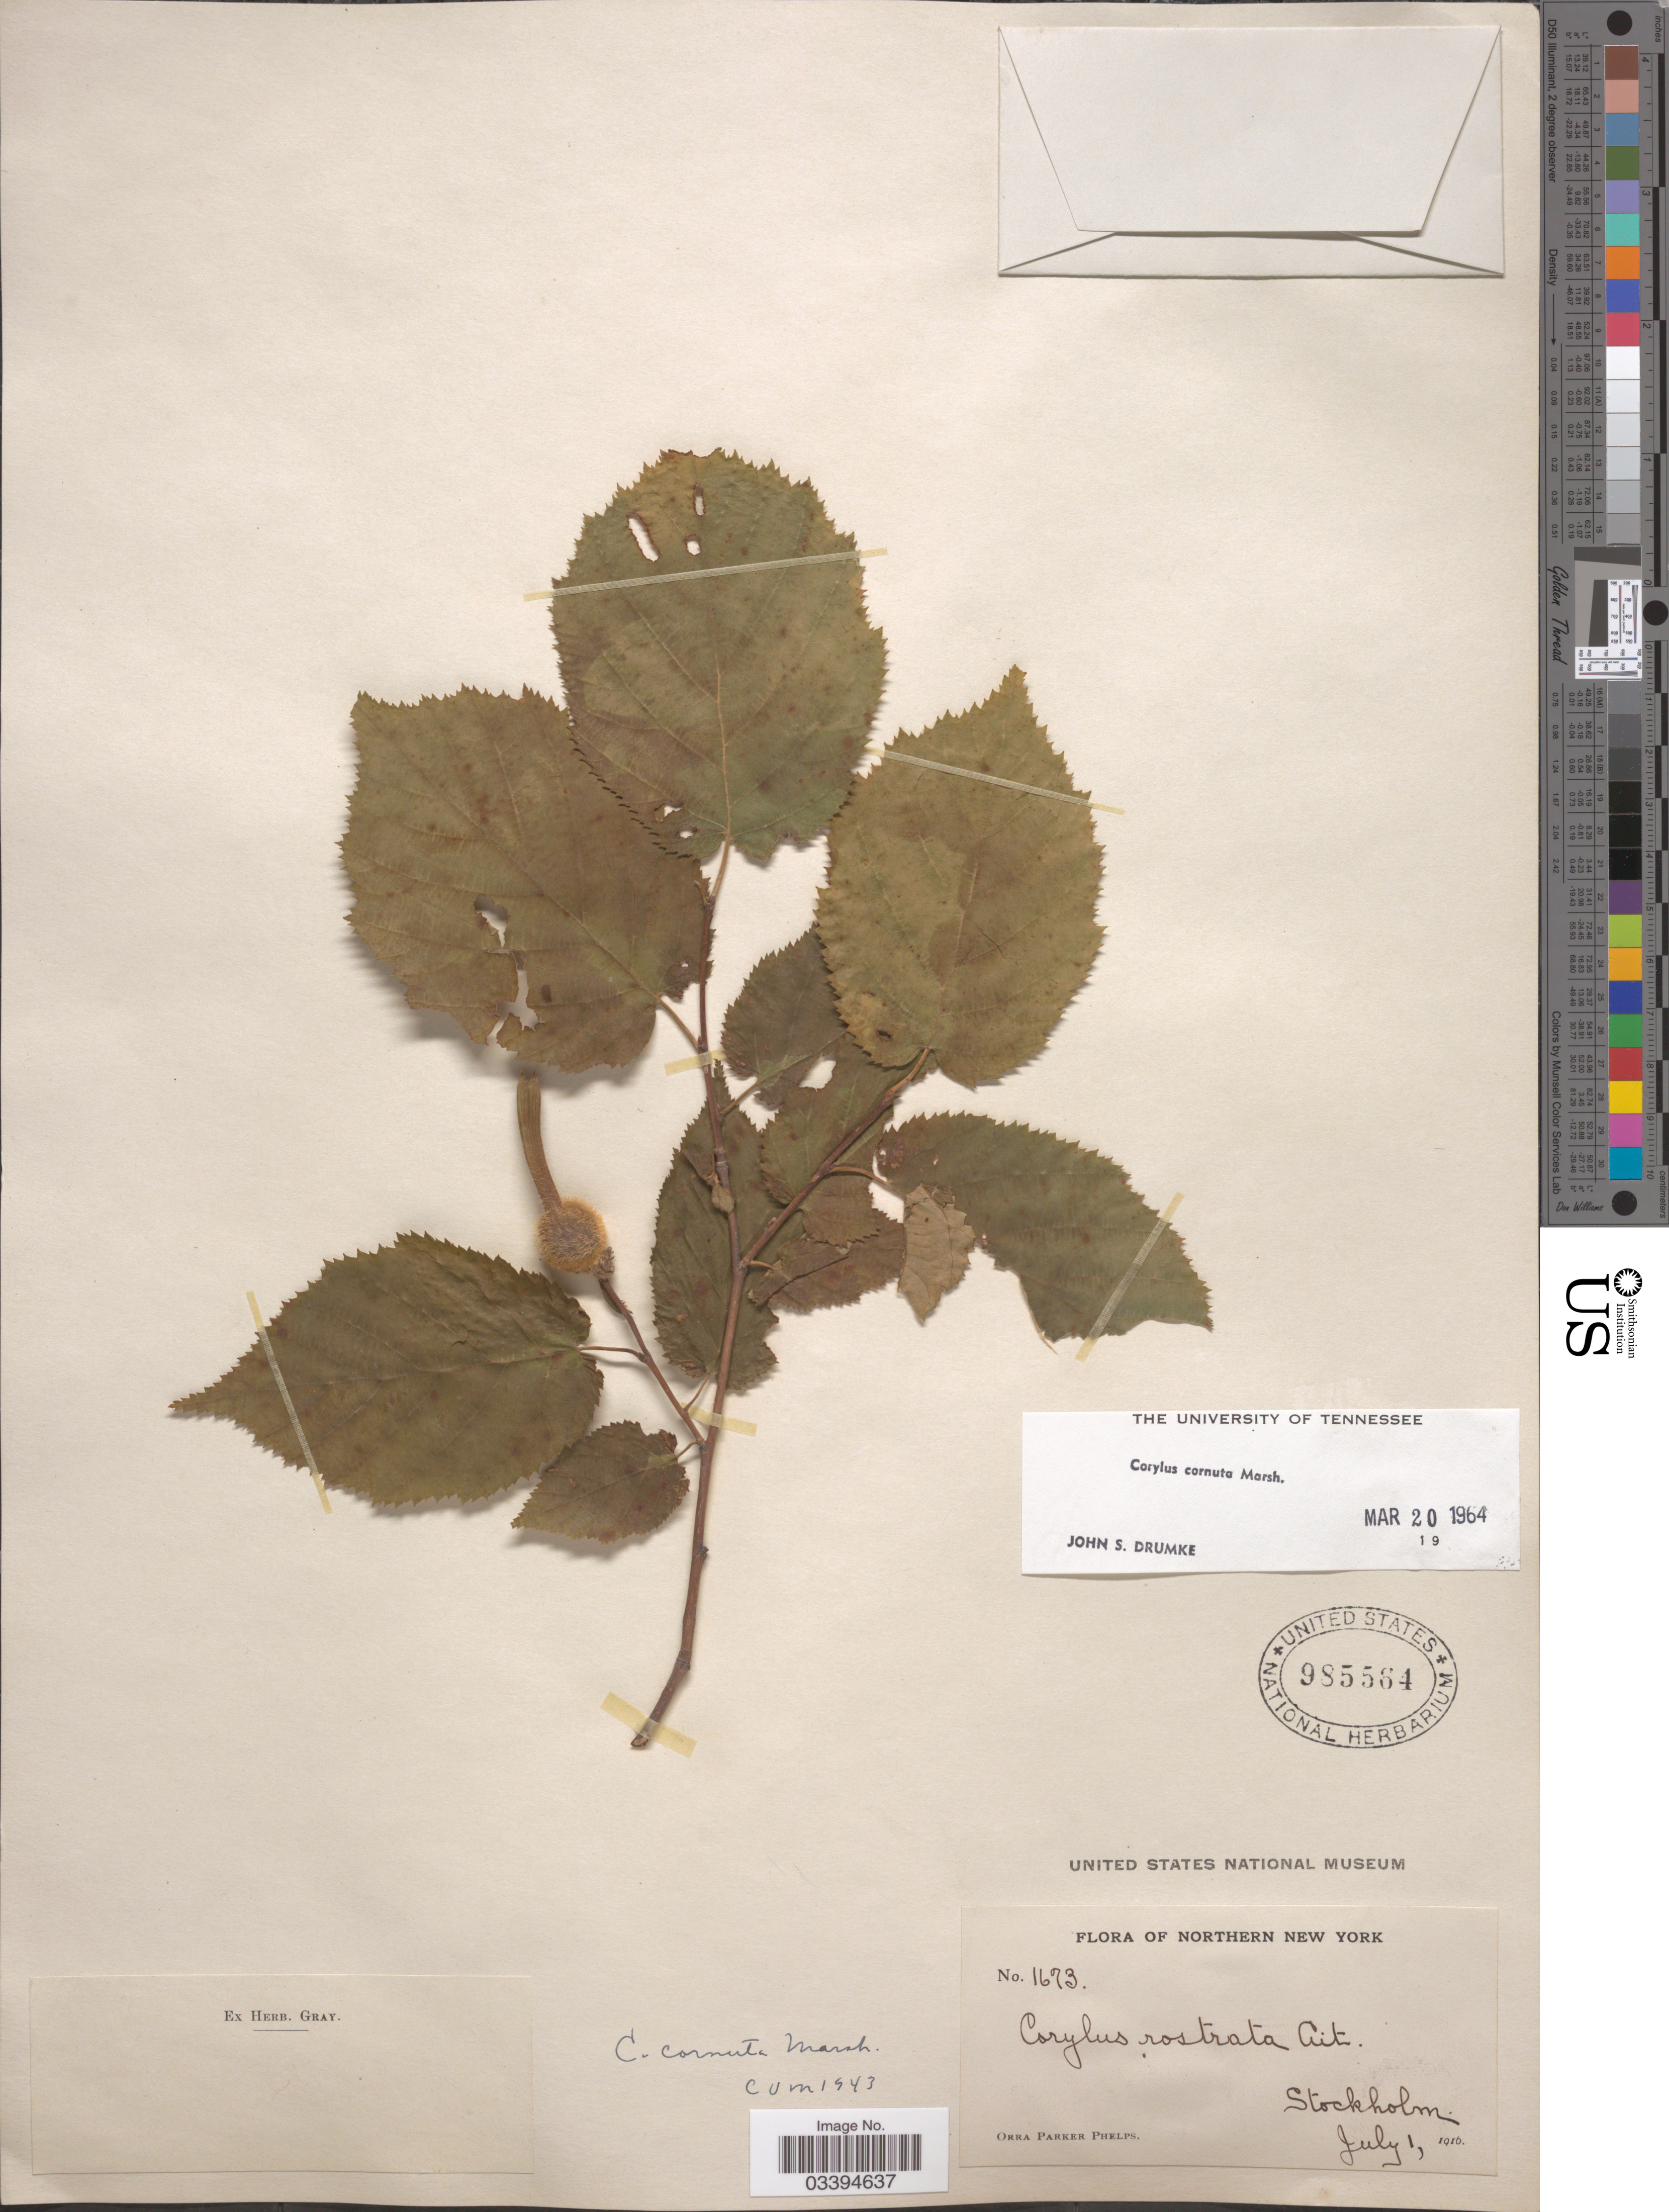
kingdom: Plantae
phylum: Tracheophyta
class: Magnoliopsida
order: Fagales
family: Betulaceae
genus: Corylus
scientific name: Corylus cornuta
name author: Marshall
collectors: O. P. Phelps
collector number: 1673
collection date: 1916-07-01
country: United States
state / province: New York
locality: Northern New York. Stockholm.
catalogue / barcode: US 985564